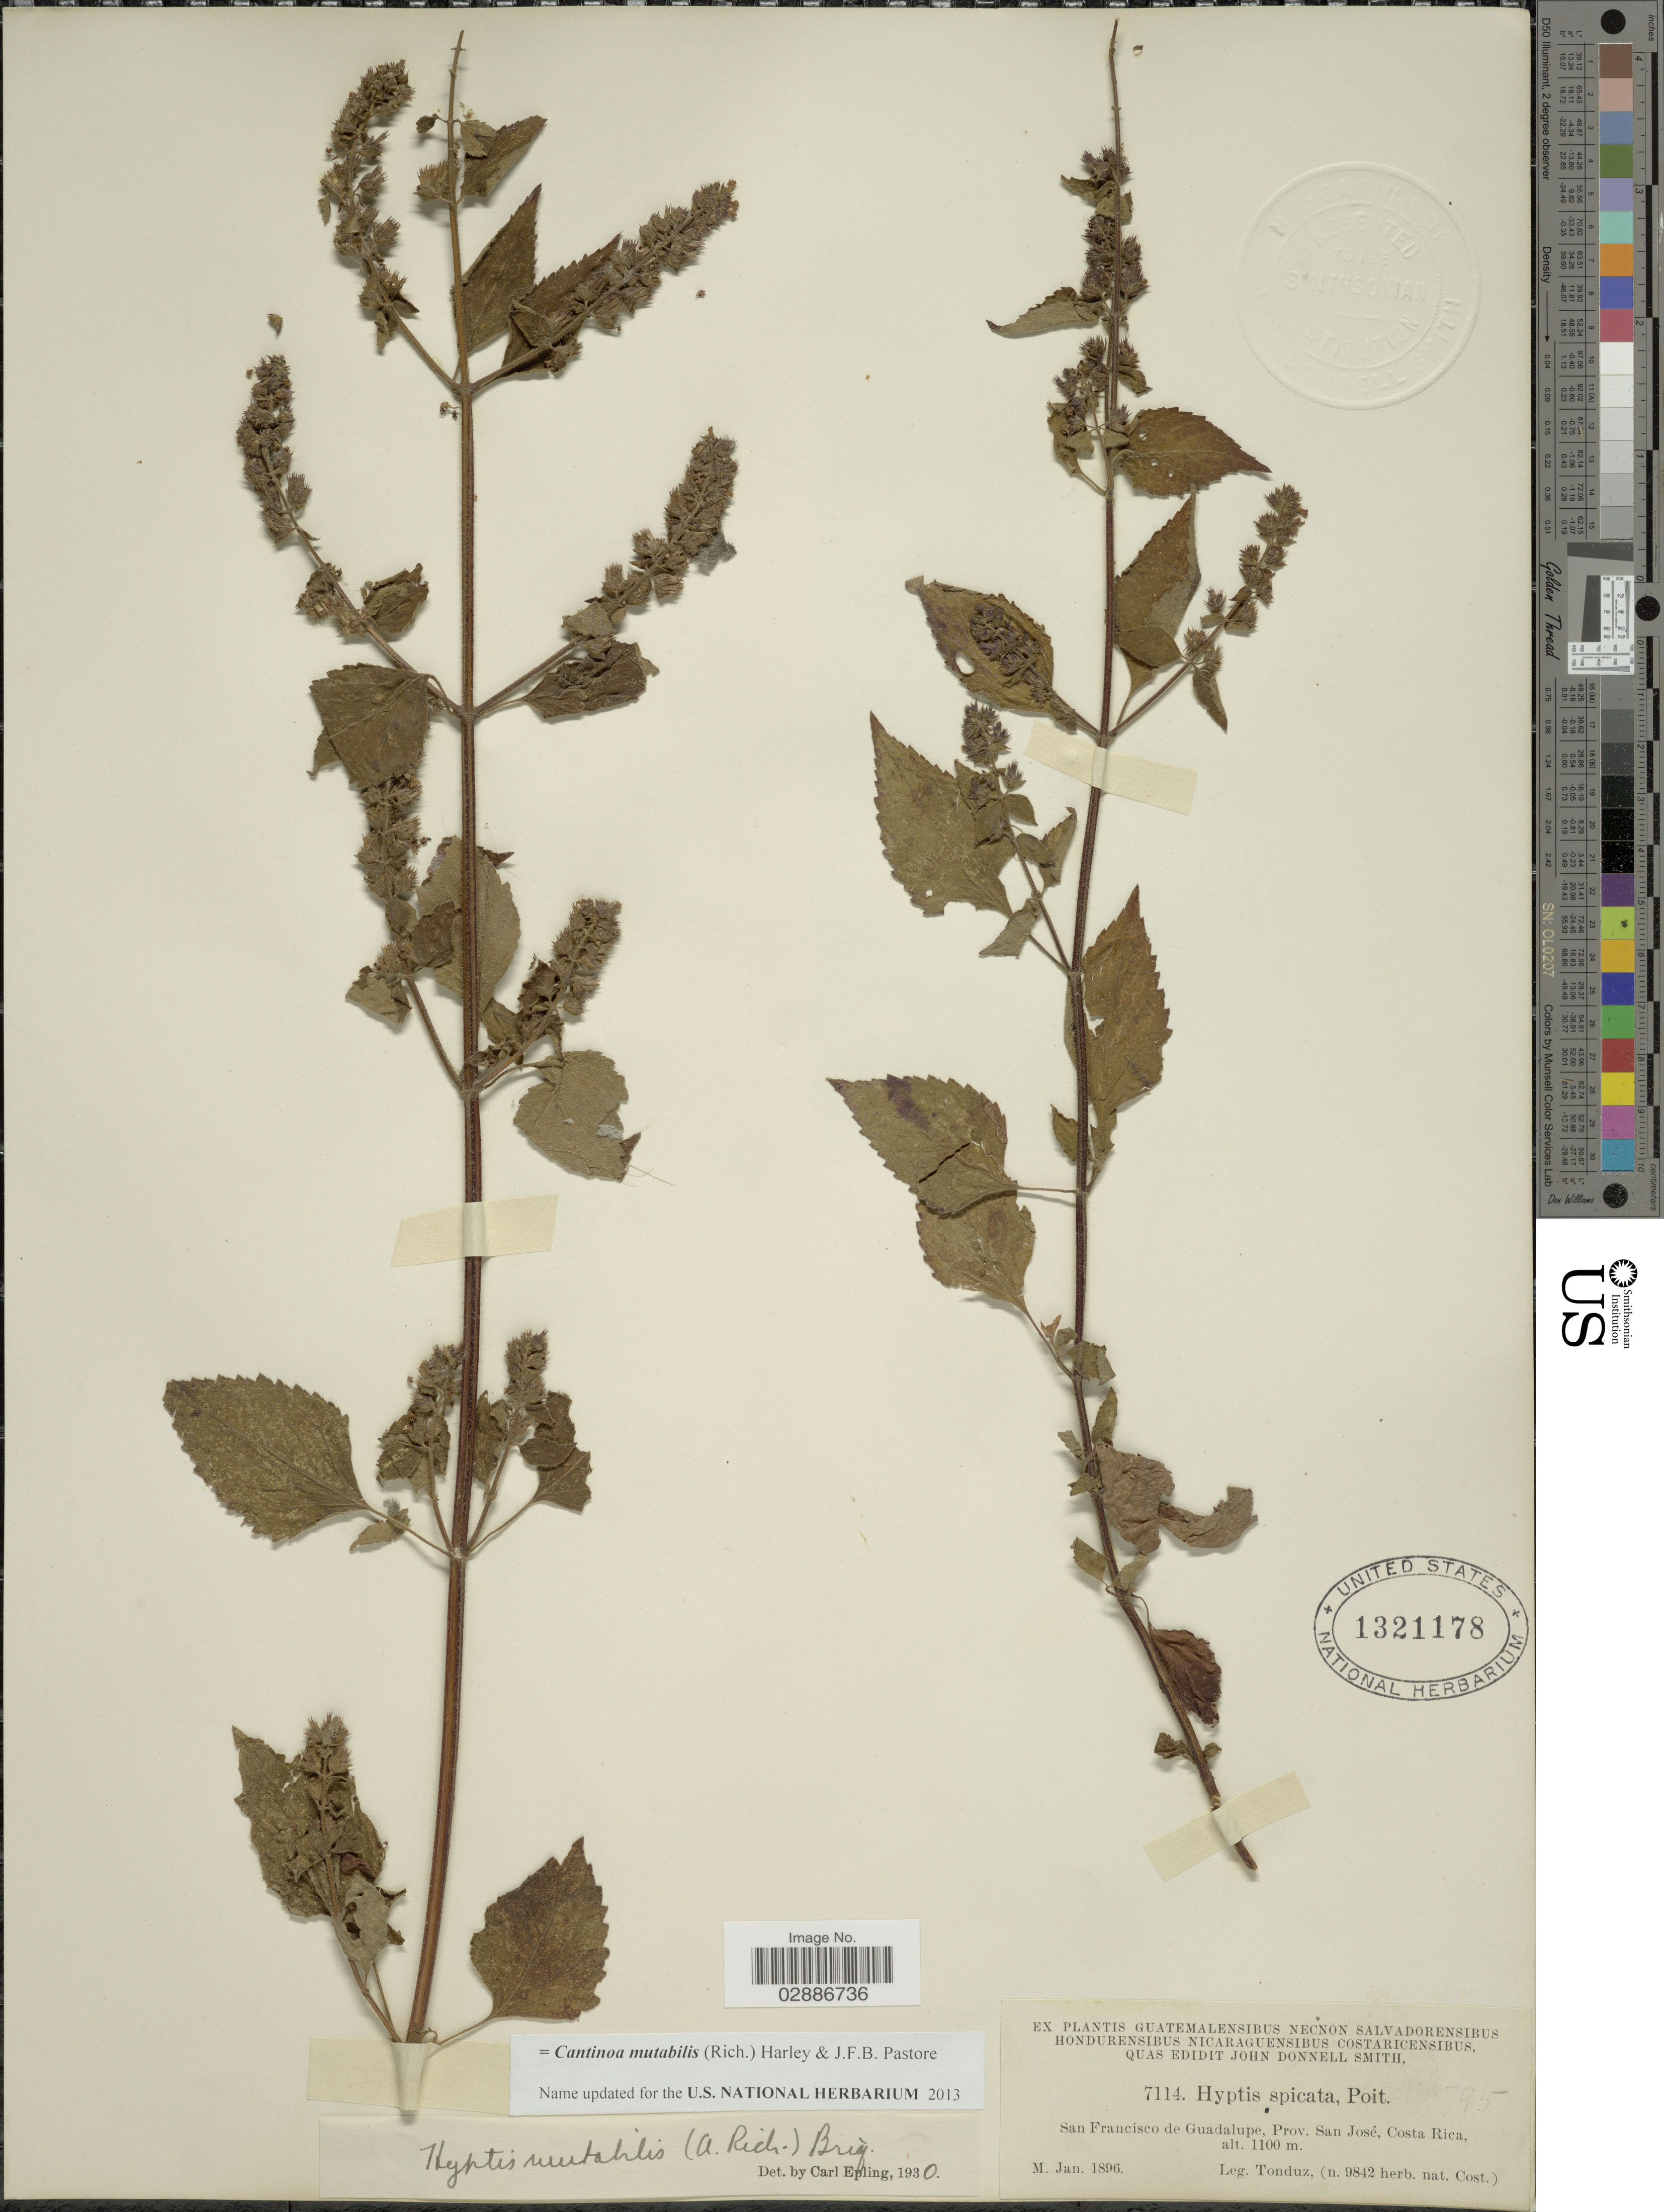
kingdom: Plantae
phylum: Tracheophyta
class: Magnoliopsida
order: Lamiales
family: Lamiaceae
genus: Cantinoa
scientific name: Cantinoa mutabilis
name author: (Rich.) Harley & J.F.B. Pastore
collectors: Tonduz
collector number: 7114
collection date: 1896-01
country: Costa Rica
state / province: San José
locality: Sa Francisco de Guadalupe.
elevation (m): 1100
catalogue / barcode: US 1321178